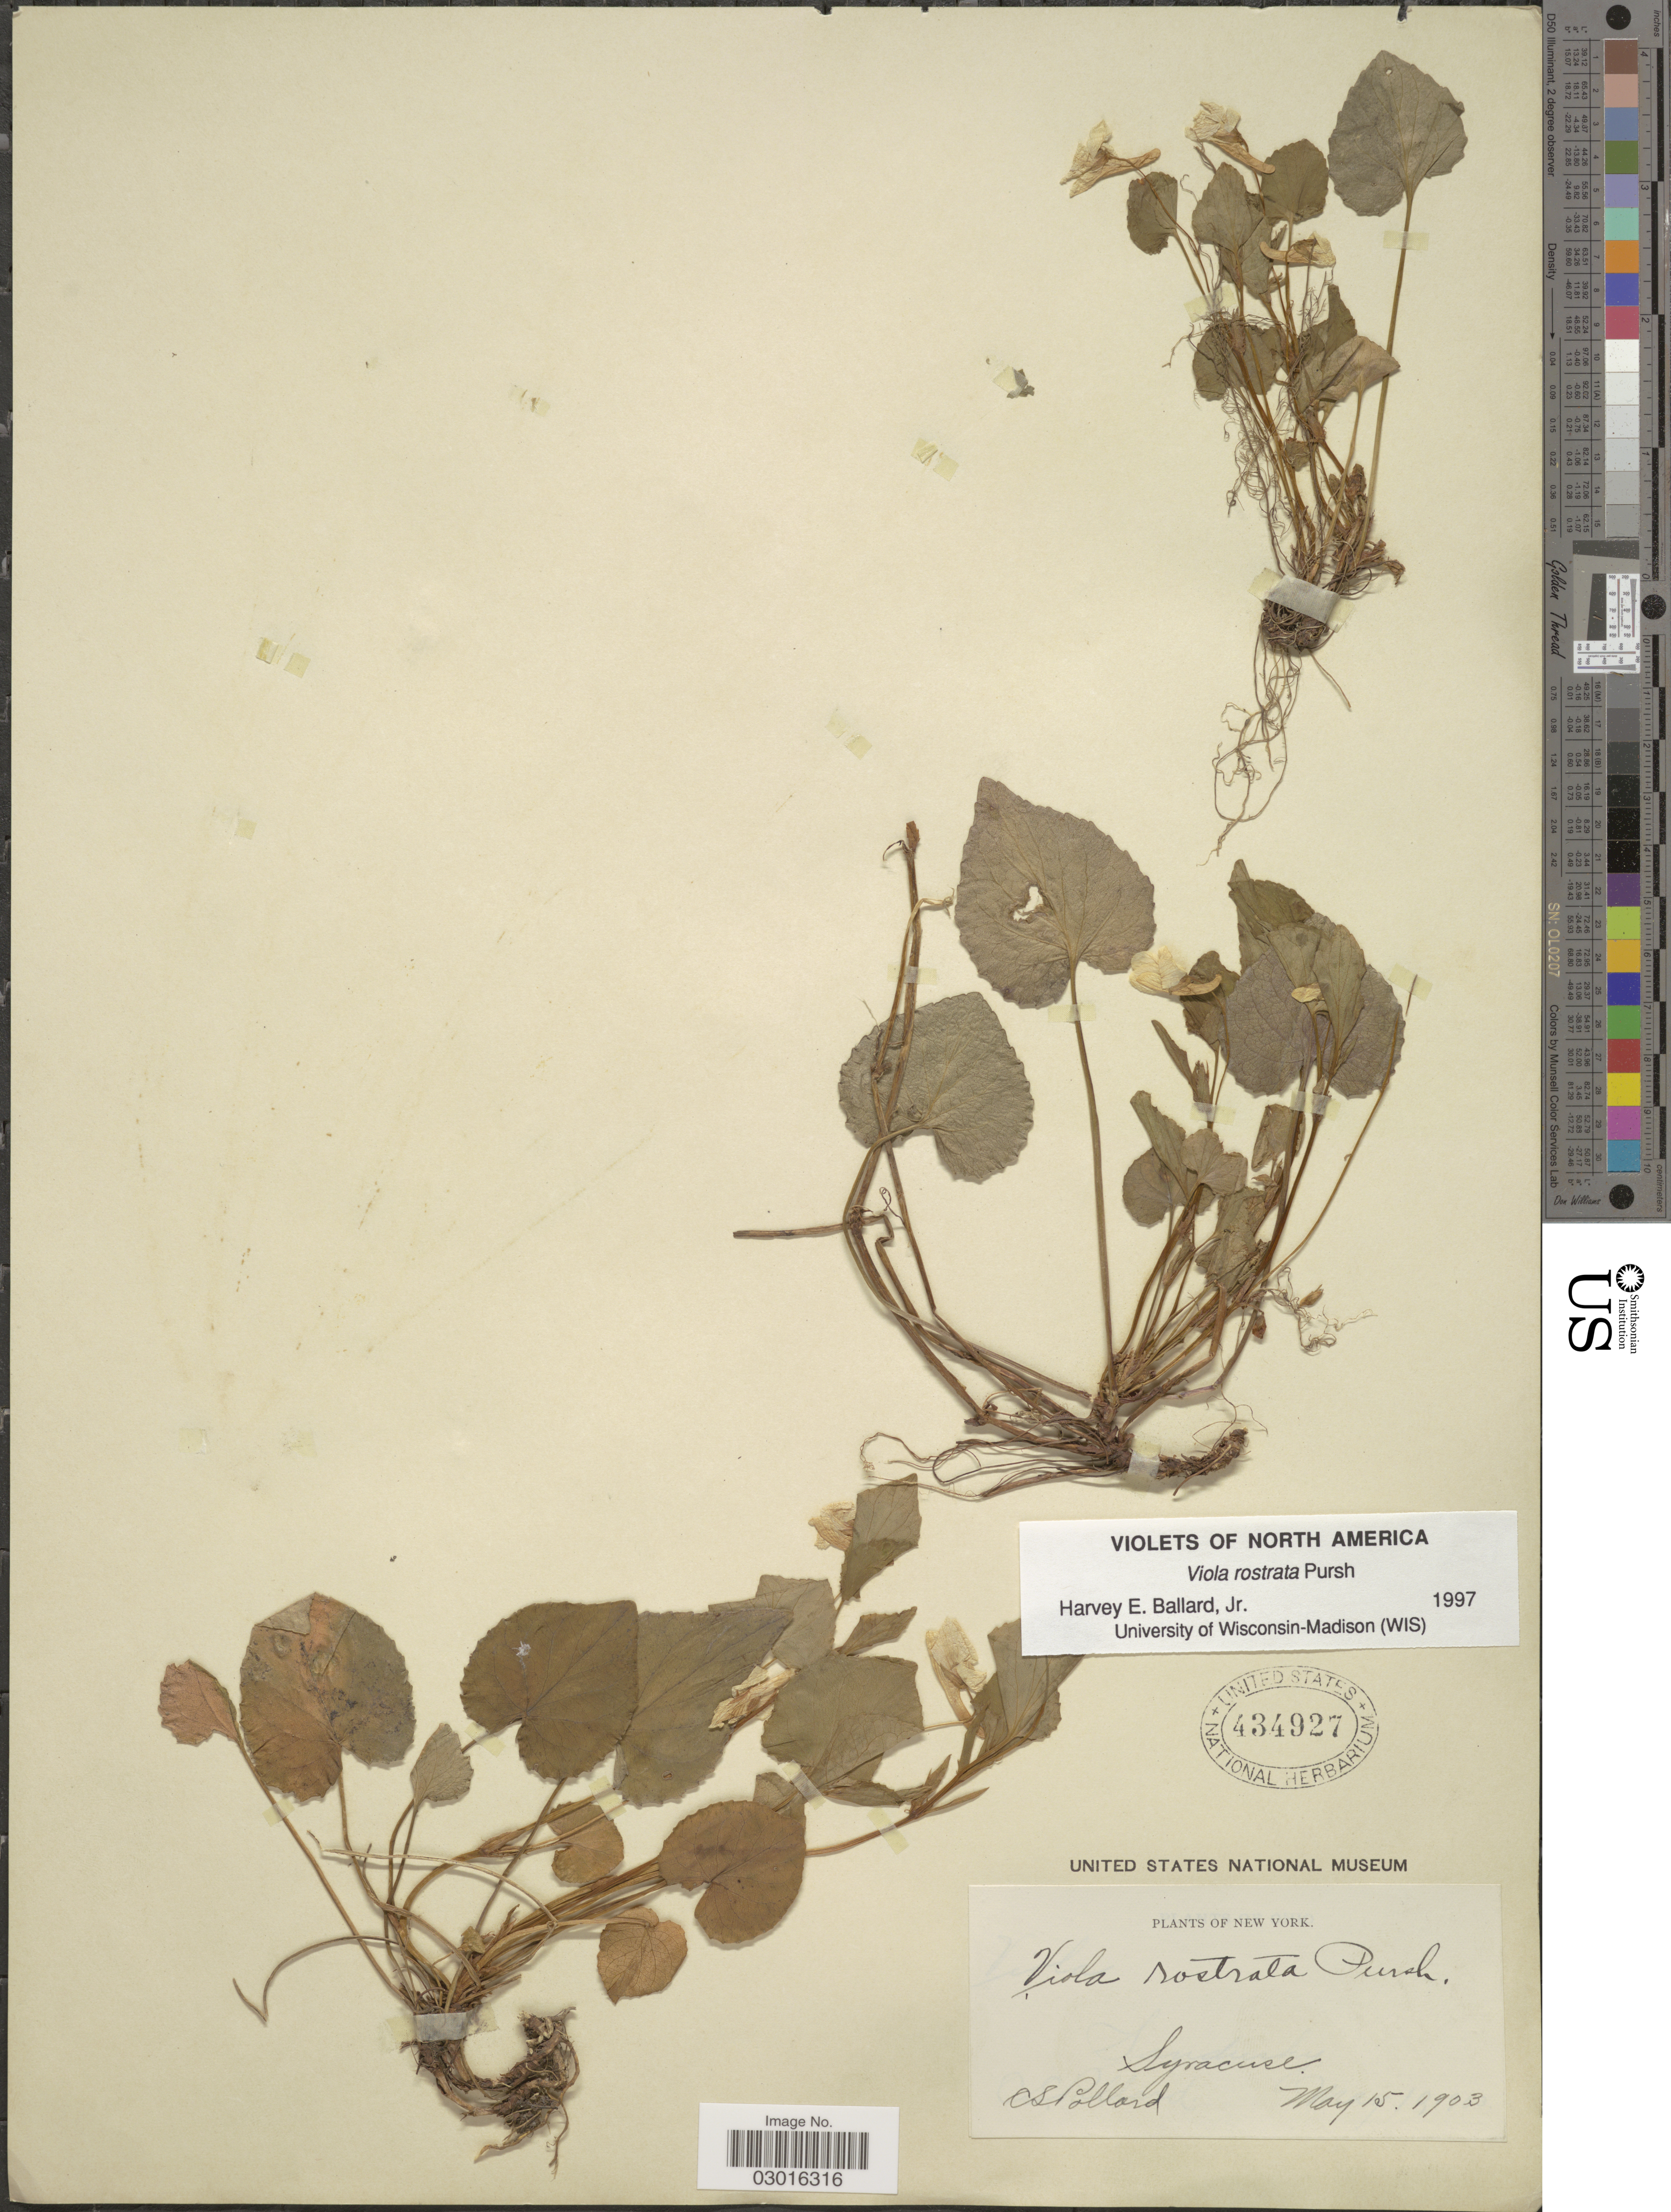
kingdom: Plantae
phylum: Tracheophyta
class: Magnoliopsida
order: Malpighiales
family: Violaceae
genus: Viola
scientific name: Viola rostrata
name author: Pursh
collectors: C. L. Pollard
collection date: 1903-05-15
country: United States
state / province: New York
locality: Syracuse.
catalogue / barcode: US 434927